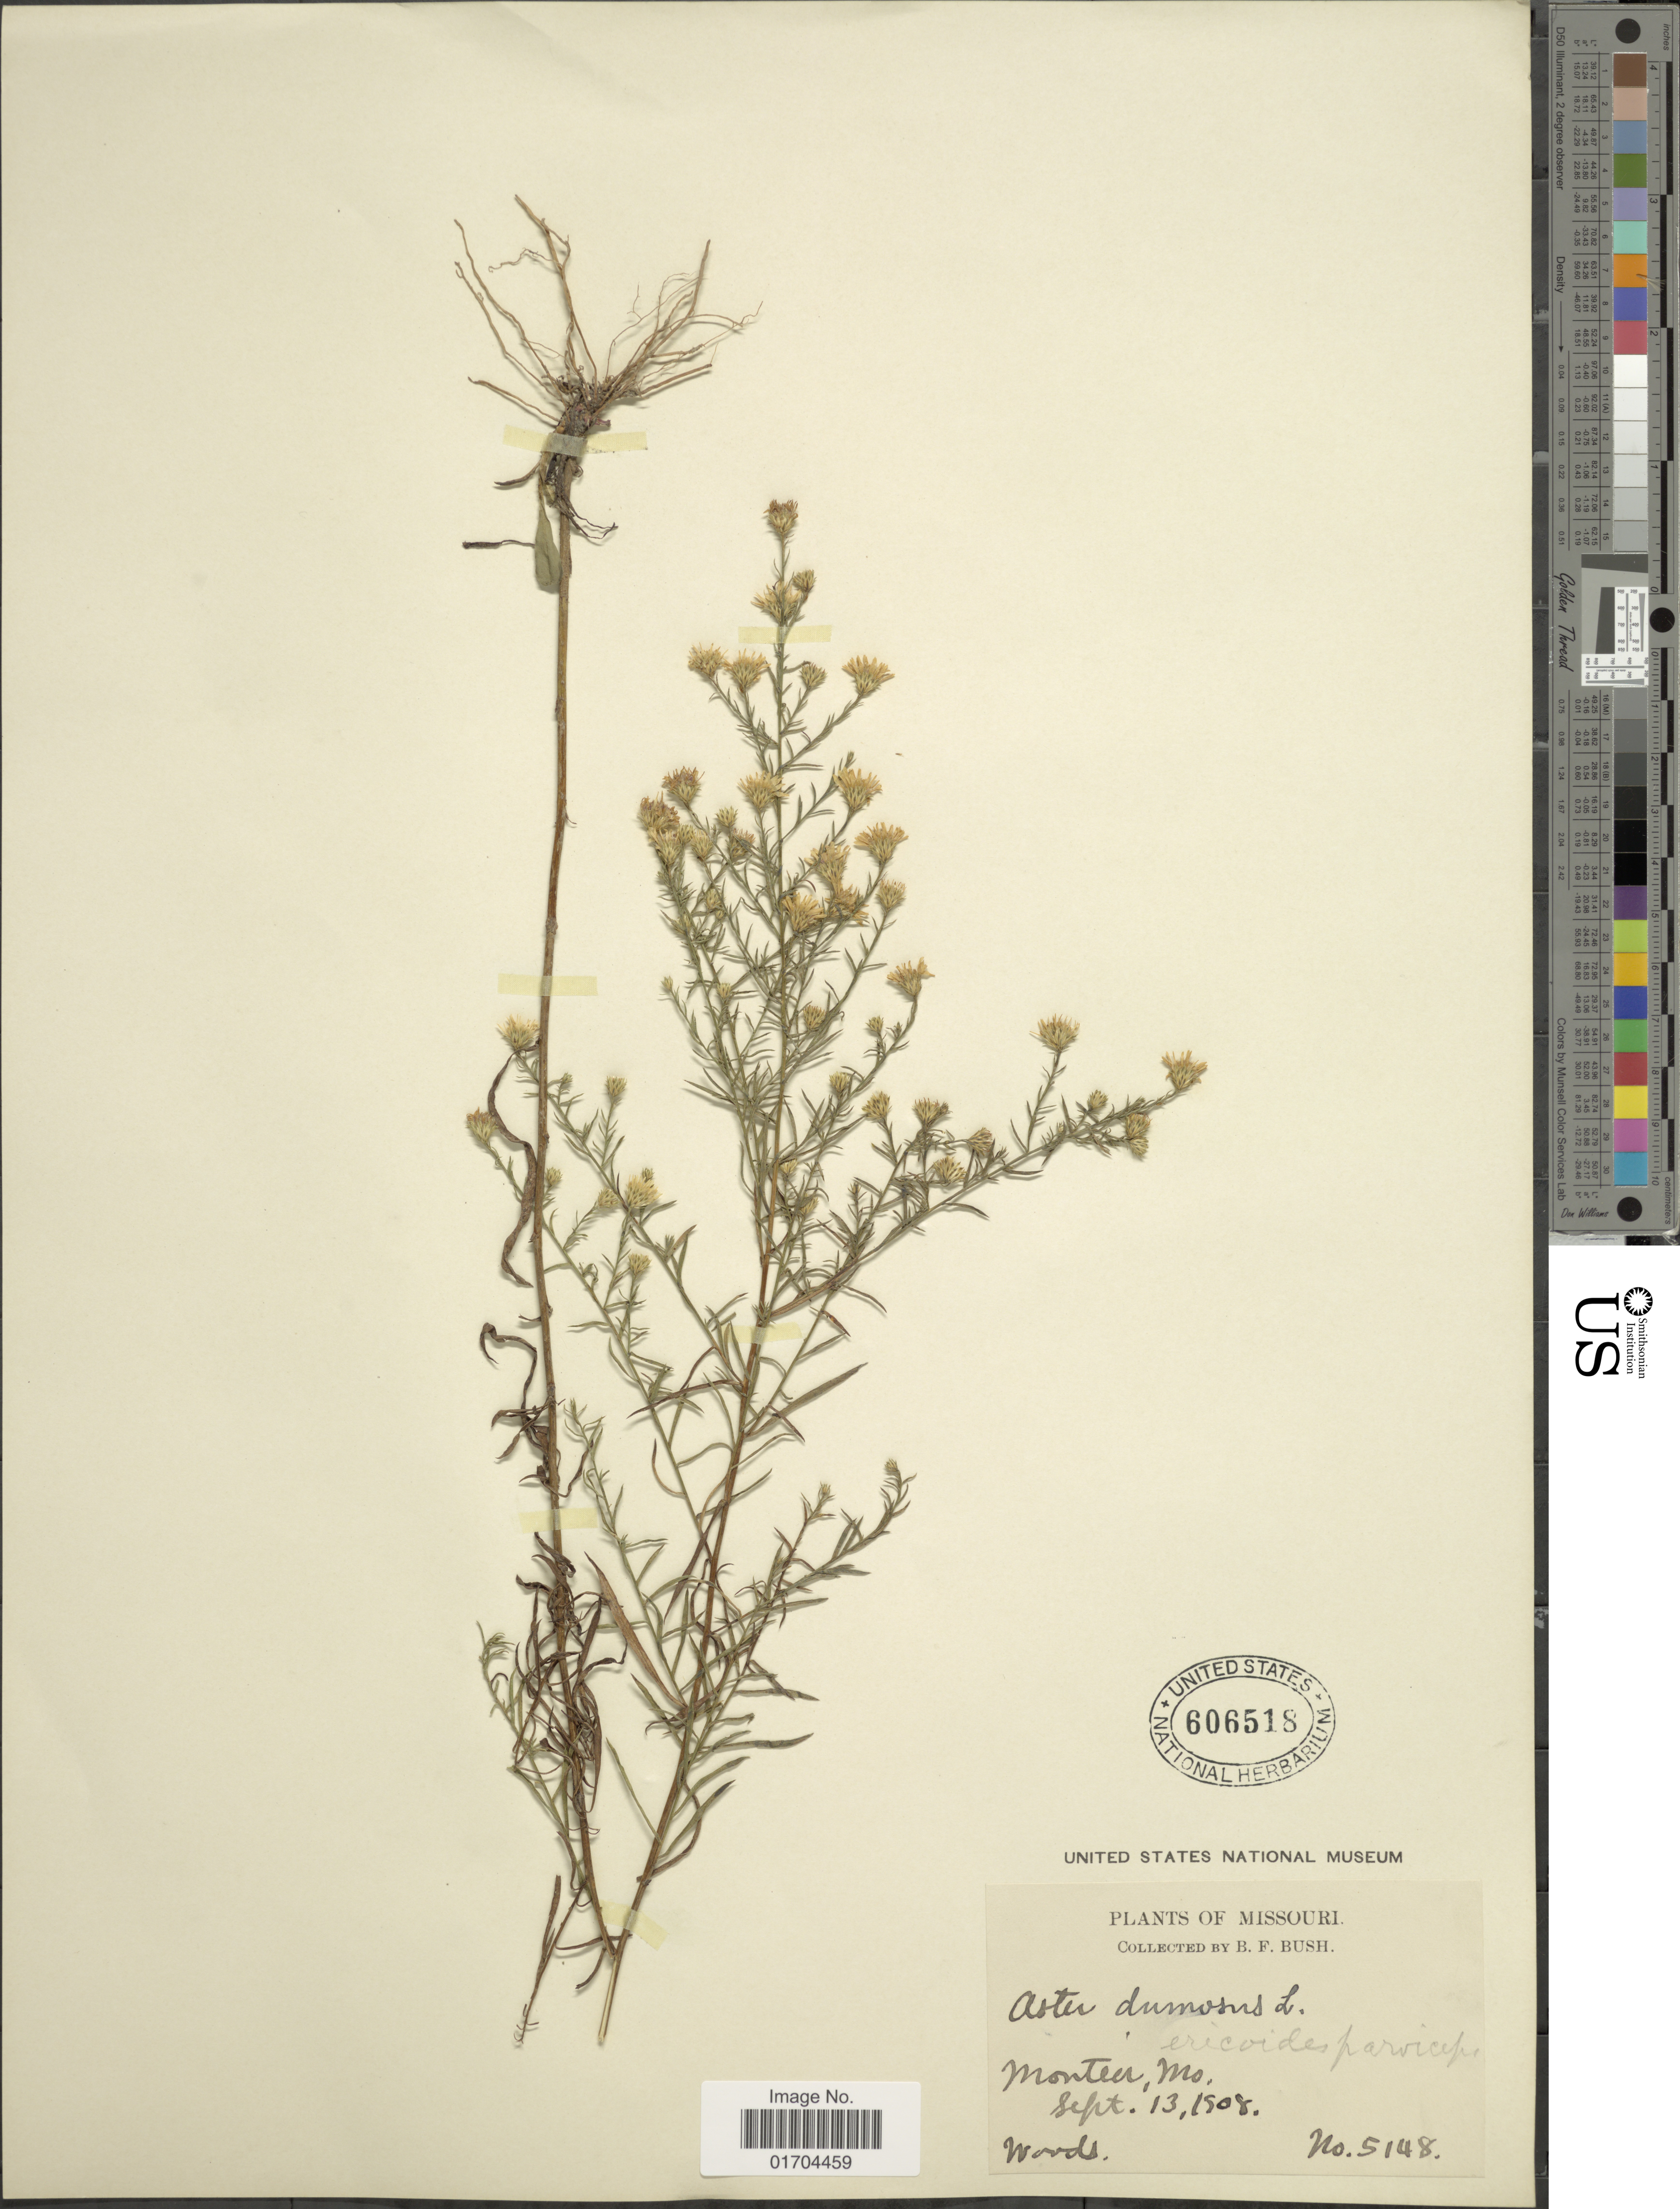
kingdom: Plantae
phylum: Tracheophyta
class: Magnoliopsida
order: Asterales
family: Asteraceae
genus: Symphyotrichum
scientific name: Symphyotrichum sp.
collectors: B. F. Bush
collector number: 5148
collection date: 1908-09-13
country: United States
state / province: Missouri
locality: Monteer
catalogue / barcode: US 606518